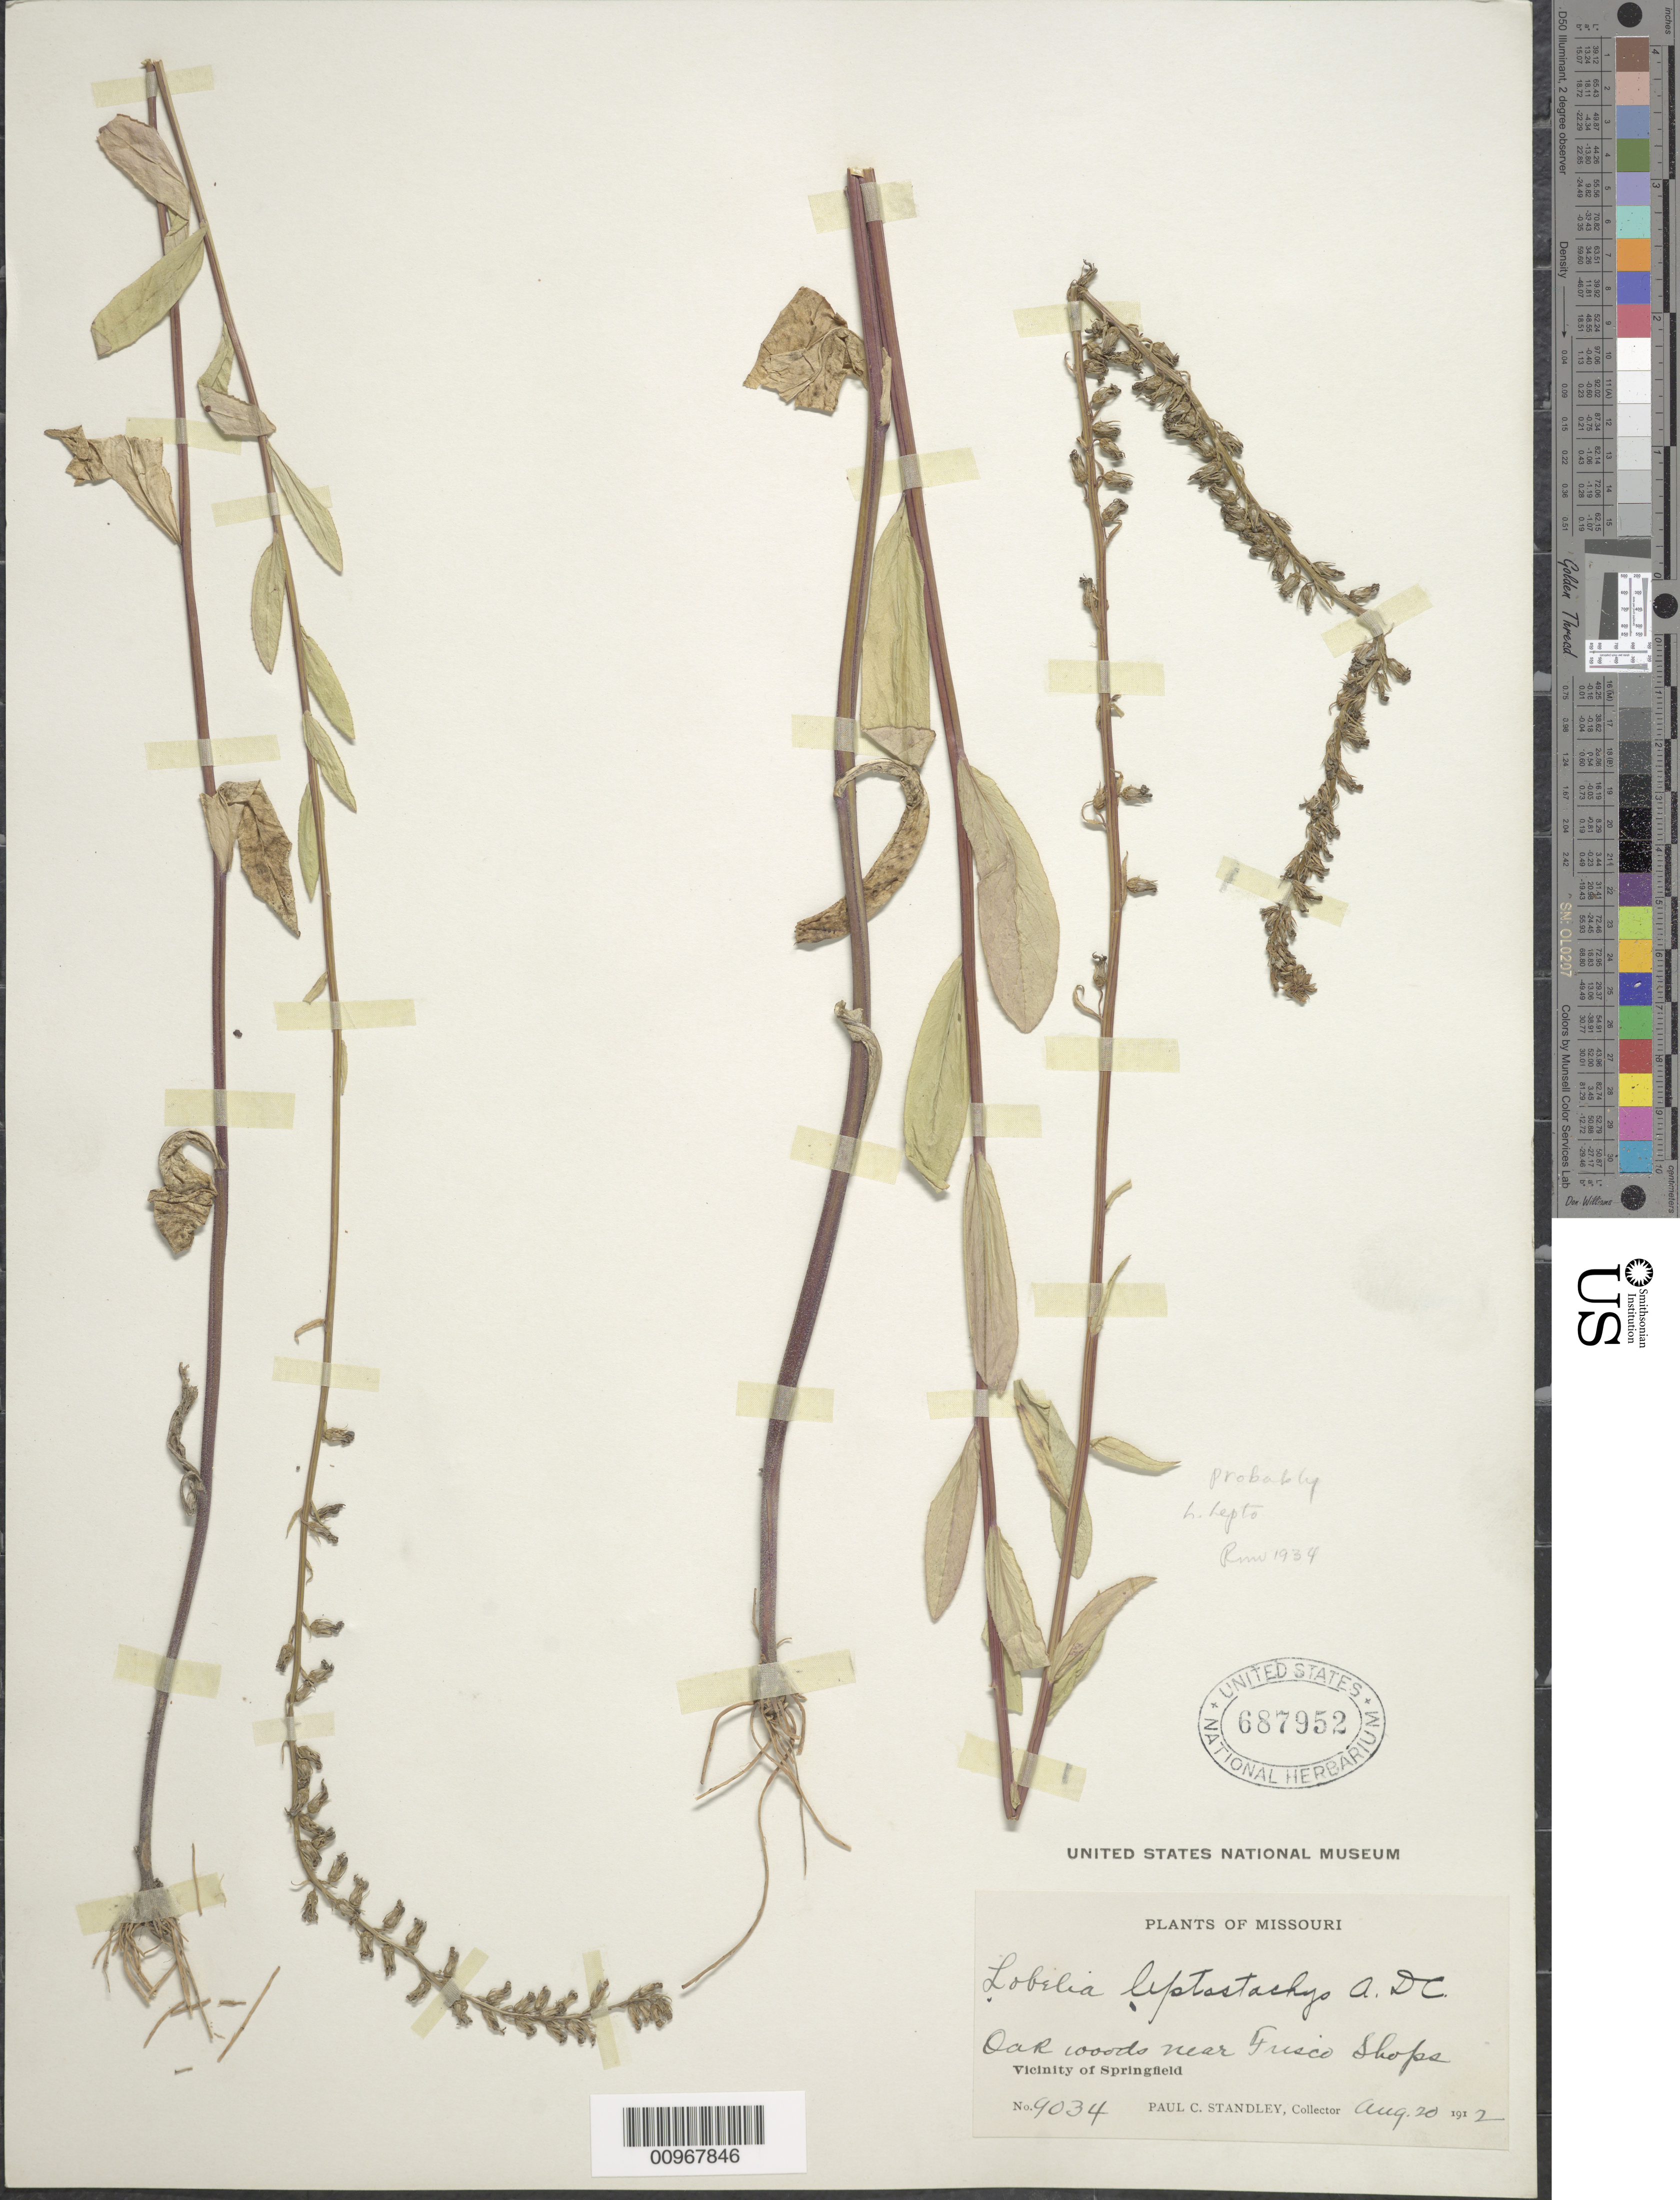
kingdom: Plantae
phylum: Tracheophyta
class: Magnoliopsida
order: Asterales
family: Campanulaceae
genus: Lobelia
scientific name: Lobelia leptostachys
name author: A. DC.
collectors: P. C. Standley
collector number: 9034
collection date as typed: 20 Aug 1912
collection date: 1912-08-20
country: United States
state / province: Missouri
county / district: Greene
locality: Vicinity of Springfield, near Frisco Shops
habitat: oak woods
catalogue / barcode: US 687952